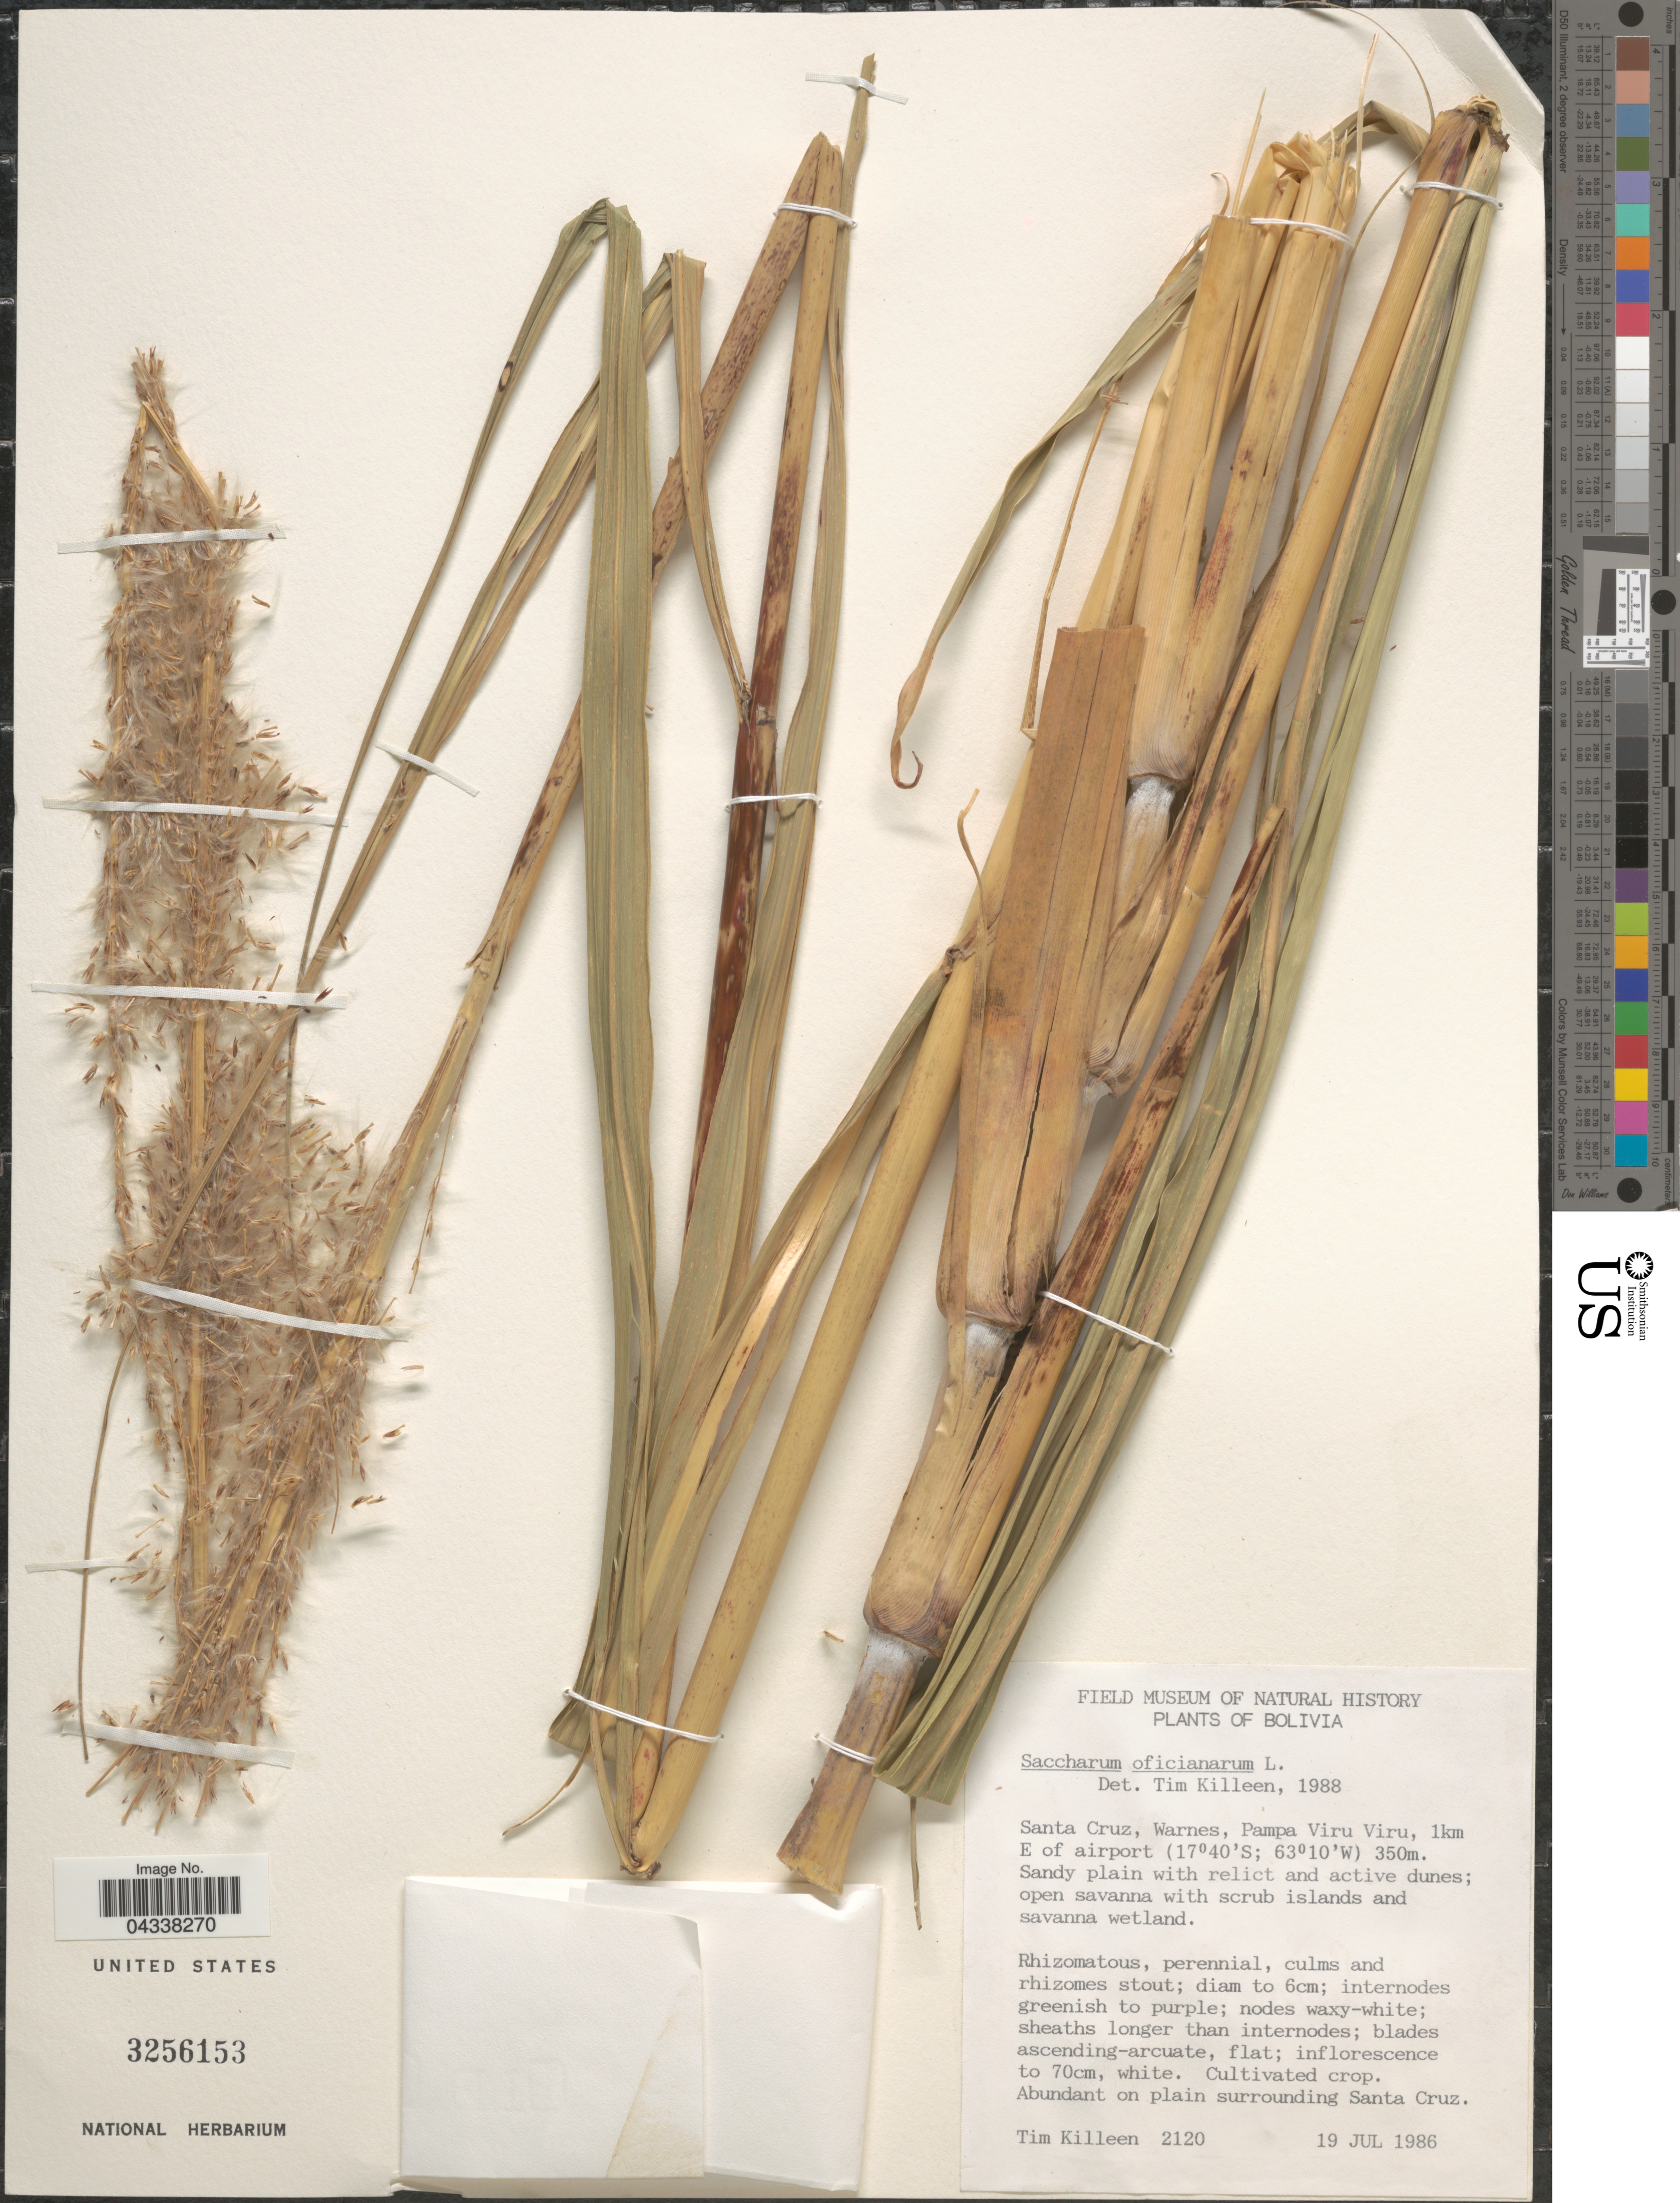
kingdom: Plantae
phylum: Tracheophyta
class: Liliopsida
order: Poales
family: Poaceae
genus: Saccharum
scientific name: Saccharum officinarum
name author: L.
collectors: T. J. Killeen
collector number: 2120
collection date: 1986-07-19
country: Bolivia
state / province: Santa Cruz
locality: Warnes, Pampa Viru Viru, 1km E of airport.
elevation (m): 350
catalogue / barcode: US 3256153